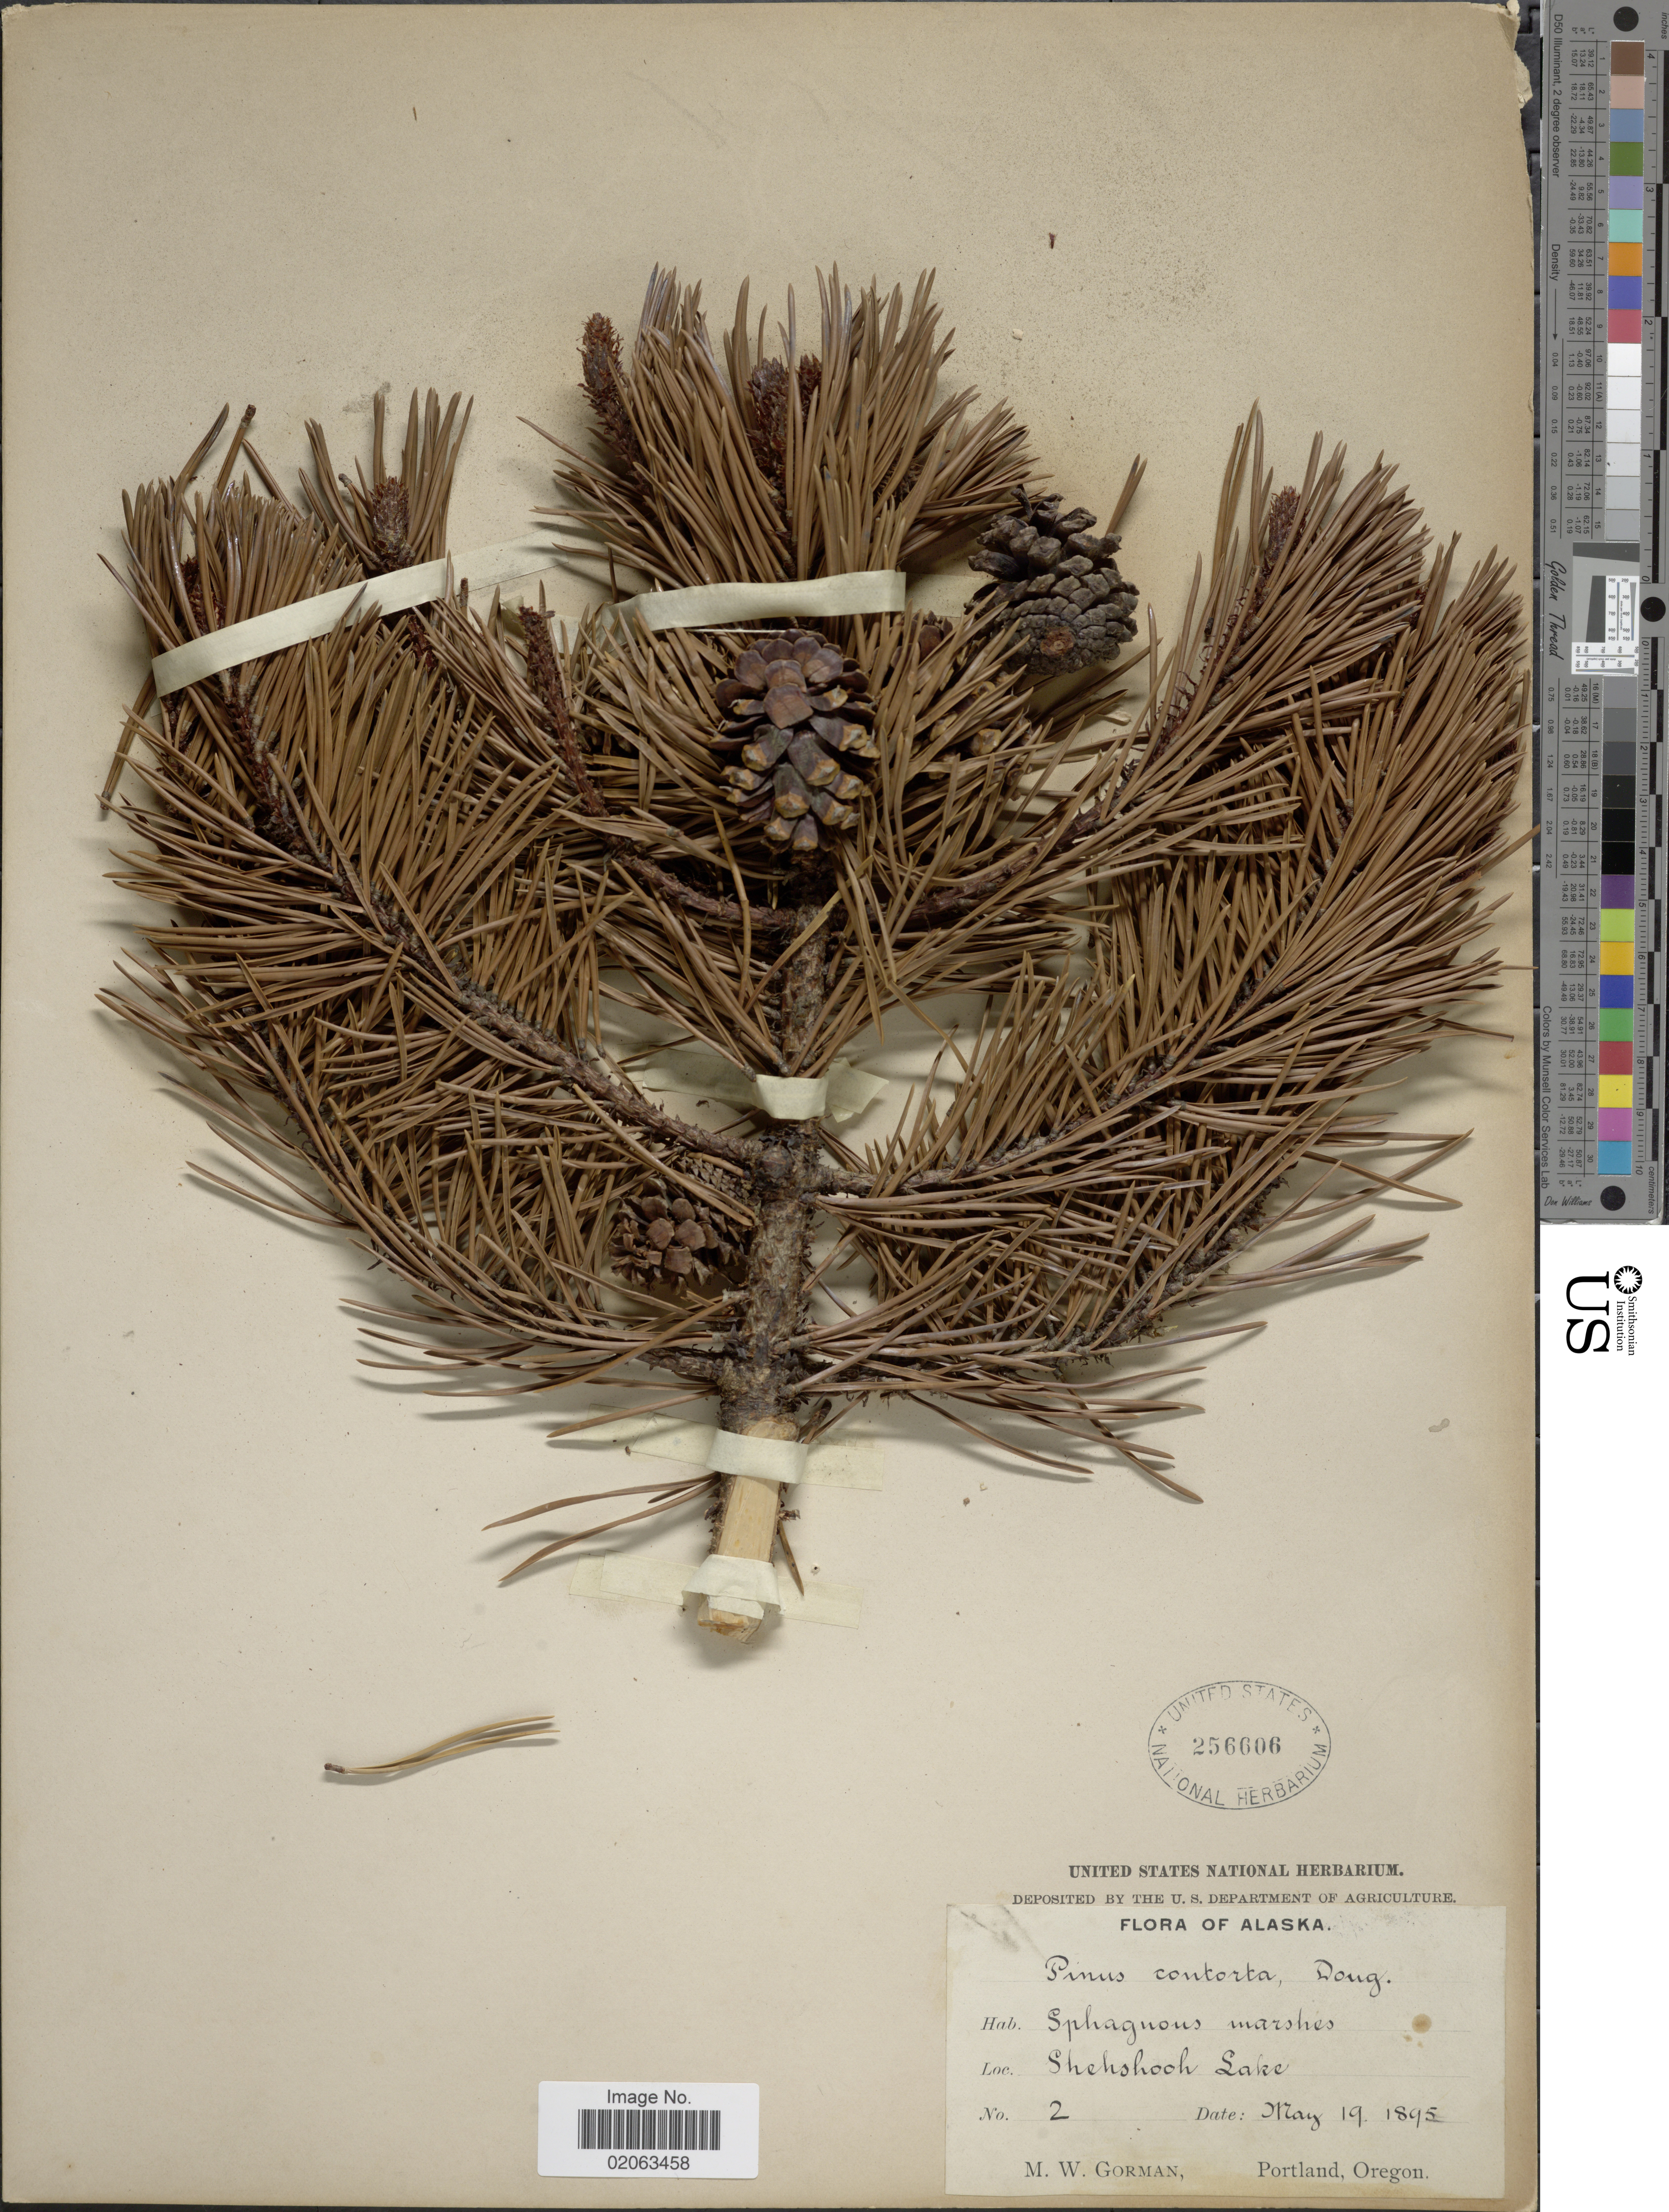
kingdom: Plantae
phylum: Tracheophyta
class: Pinopsida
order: Pinales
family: Pinaceae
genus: Pinus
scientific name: Pinus contorta var. contorta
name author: Douglas ex Loudon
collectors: M. W. Gorman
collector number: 2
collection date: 1895-03-19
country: United States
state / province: Alaska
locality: Shehshooh Lake.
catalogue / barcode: US 256606